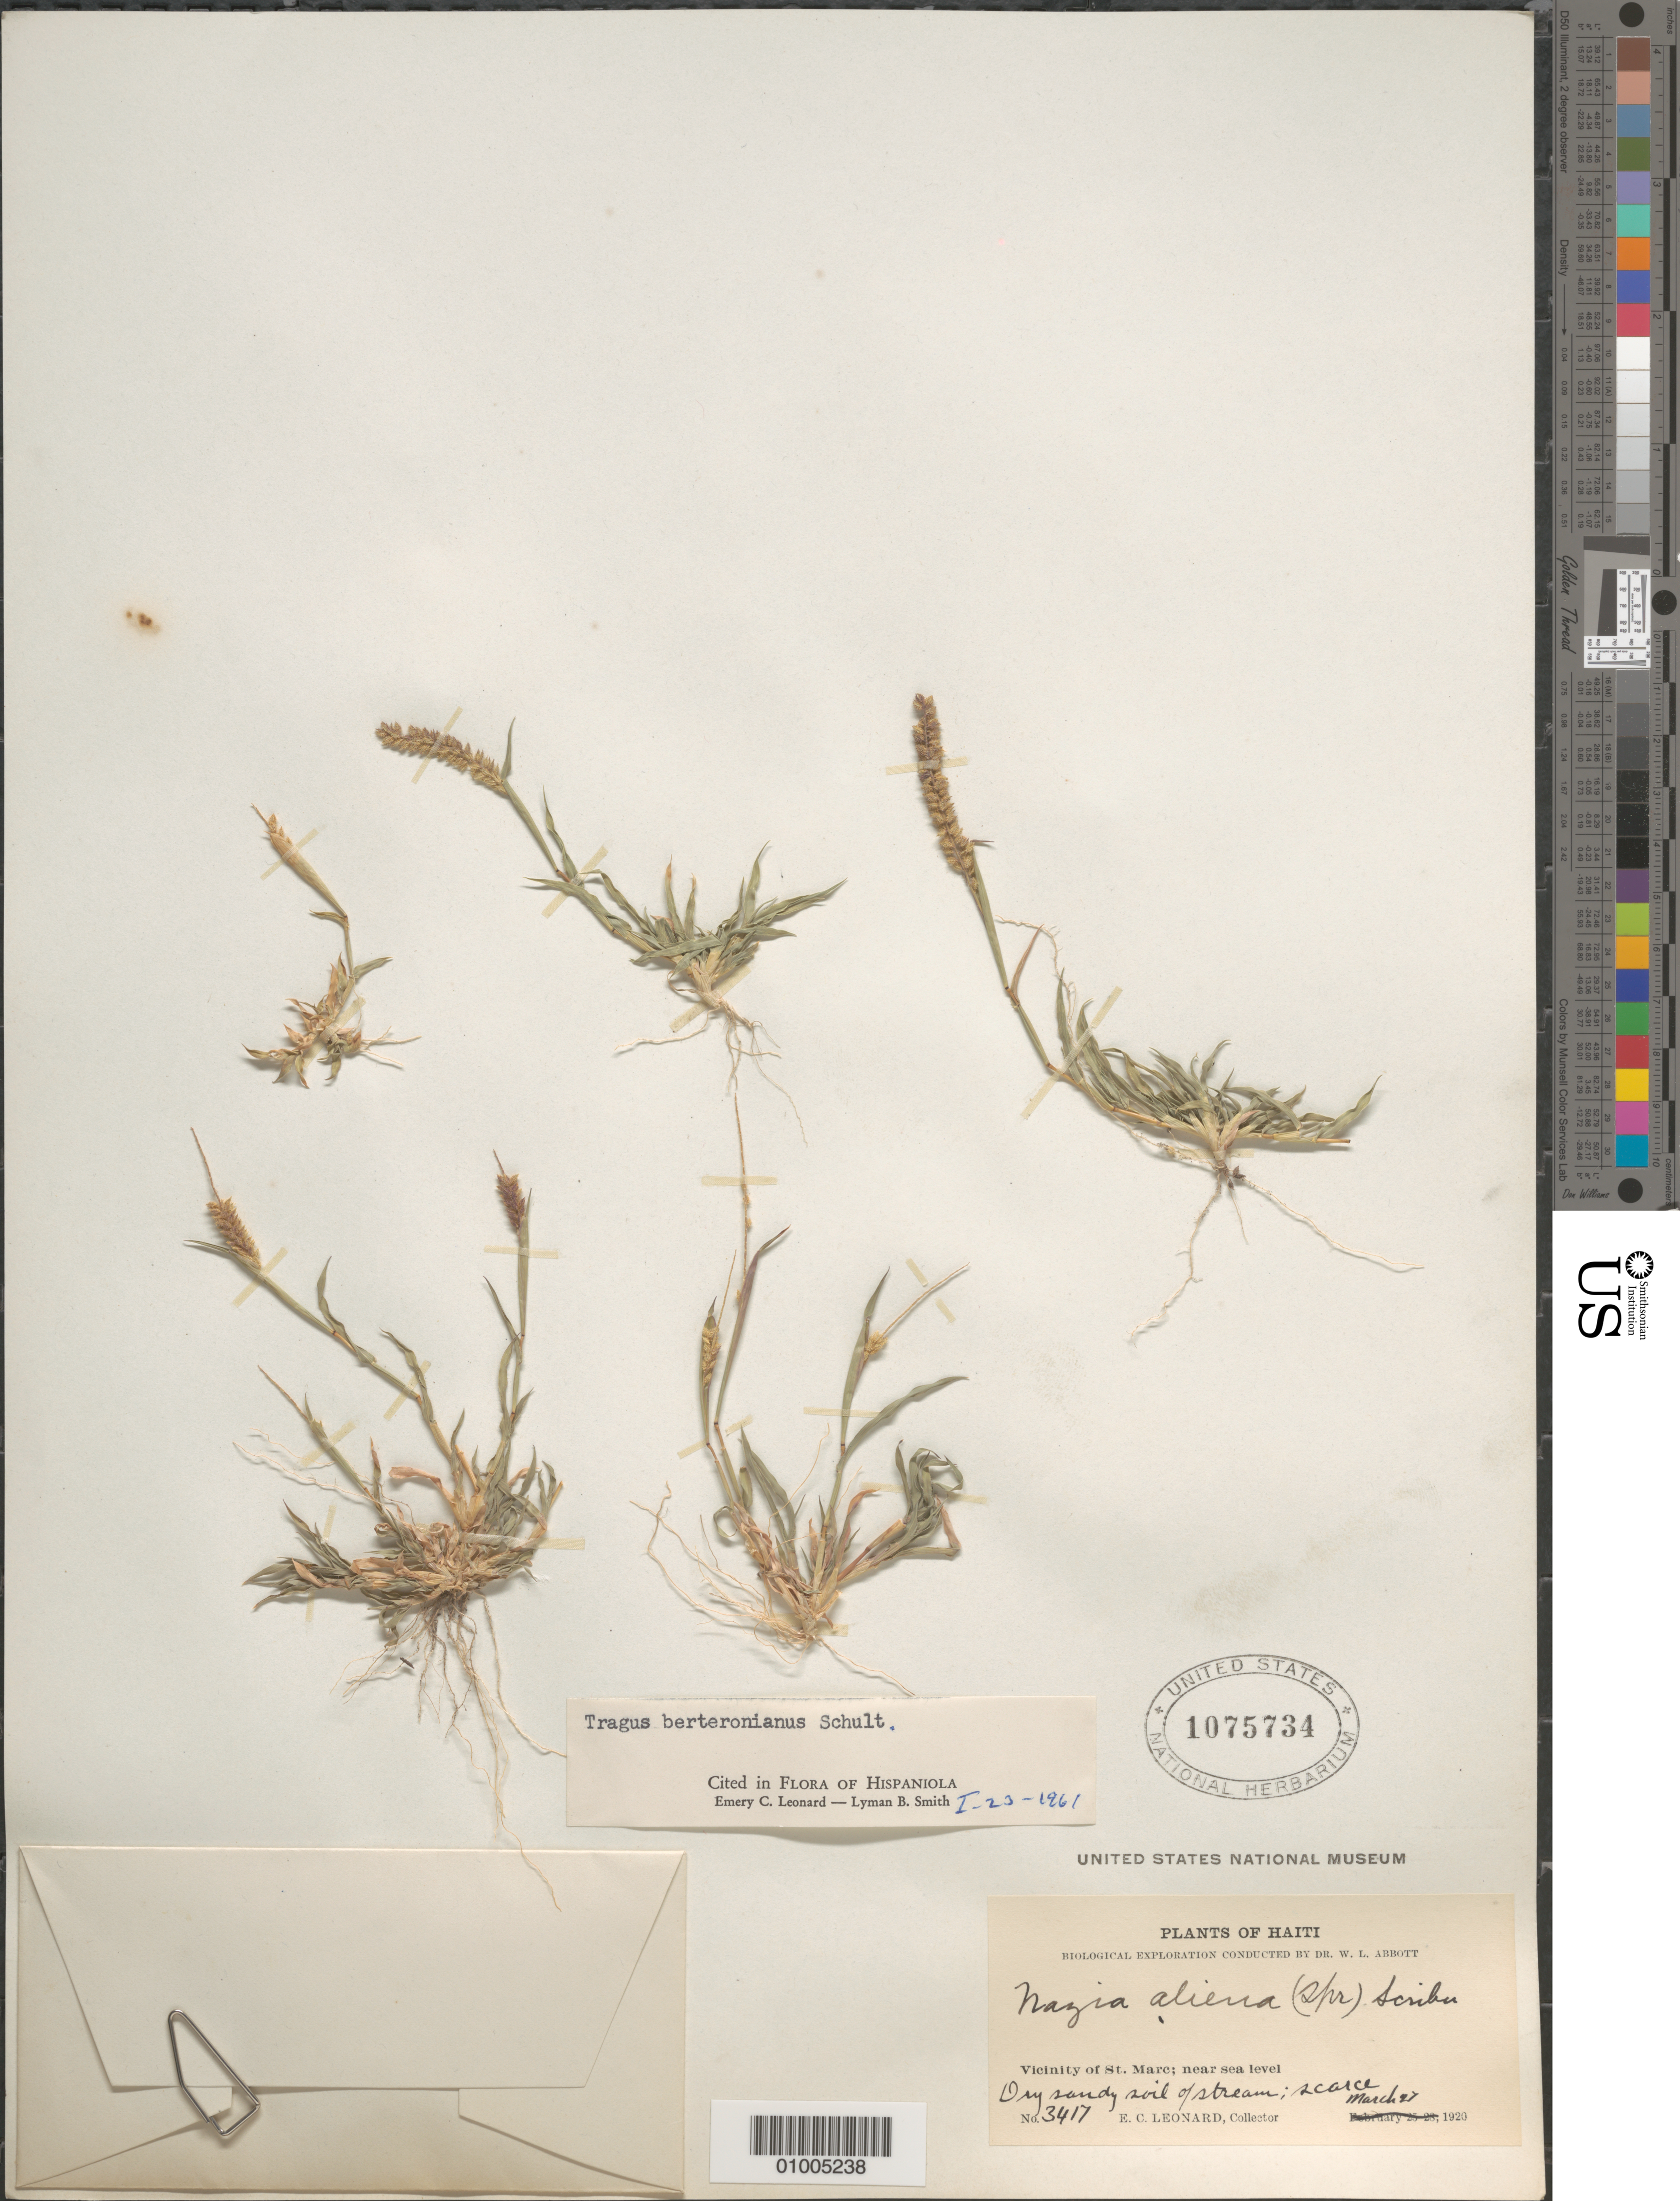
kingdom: Plantae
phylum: Tracheophyta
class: Liliopsida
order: Poales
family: Poaceae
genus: Tragus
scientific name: Tragus berteronianus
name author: Schult.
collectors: E. C. Leonard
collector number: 3417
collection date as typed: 27 Mar 1920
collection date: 1920-03-27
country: Haiti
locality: Vicinity of St. Marc; near sea level. Dry sandy soil of stream; scarce.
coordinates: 0 N, 0 E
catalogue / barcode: US 1075734